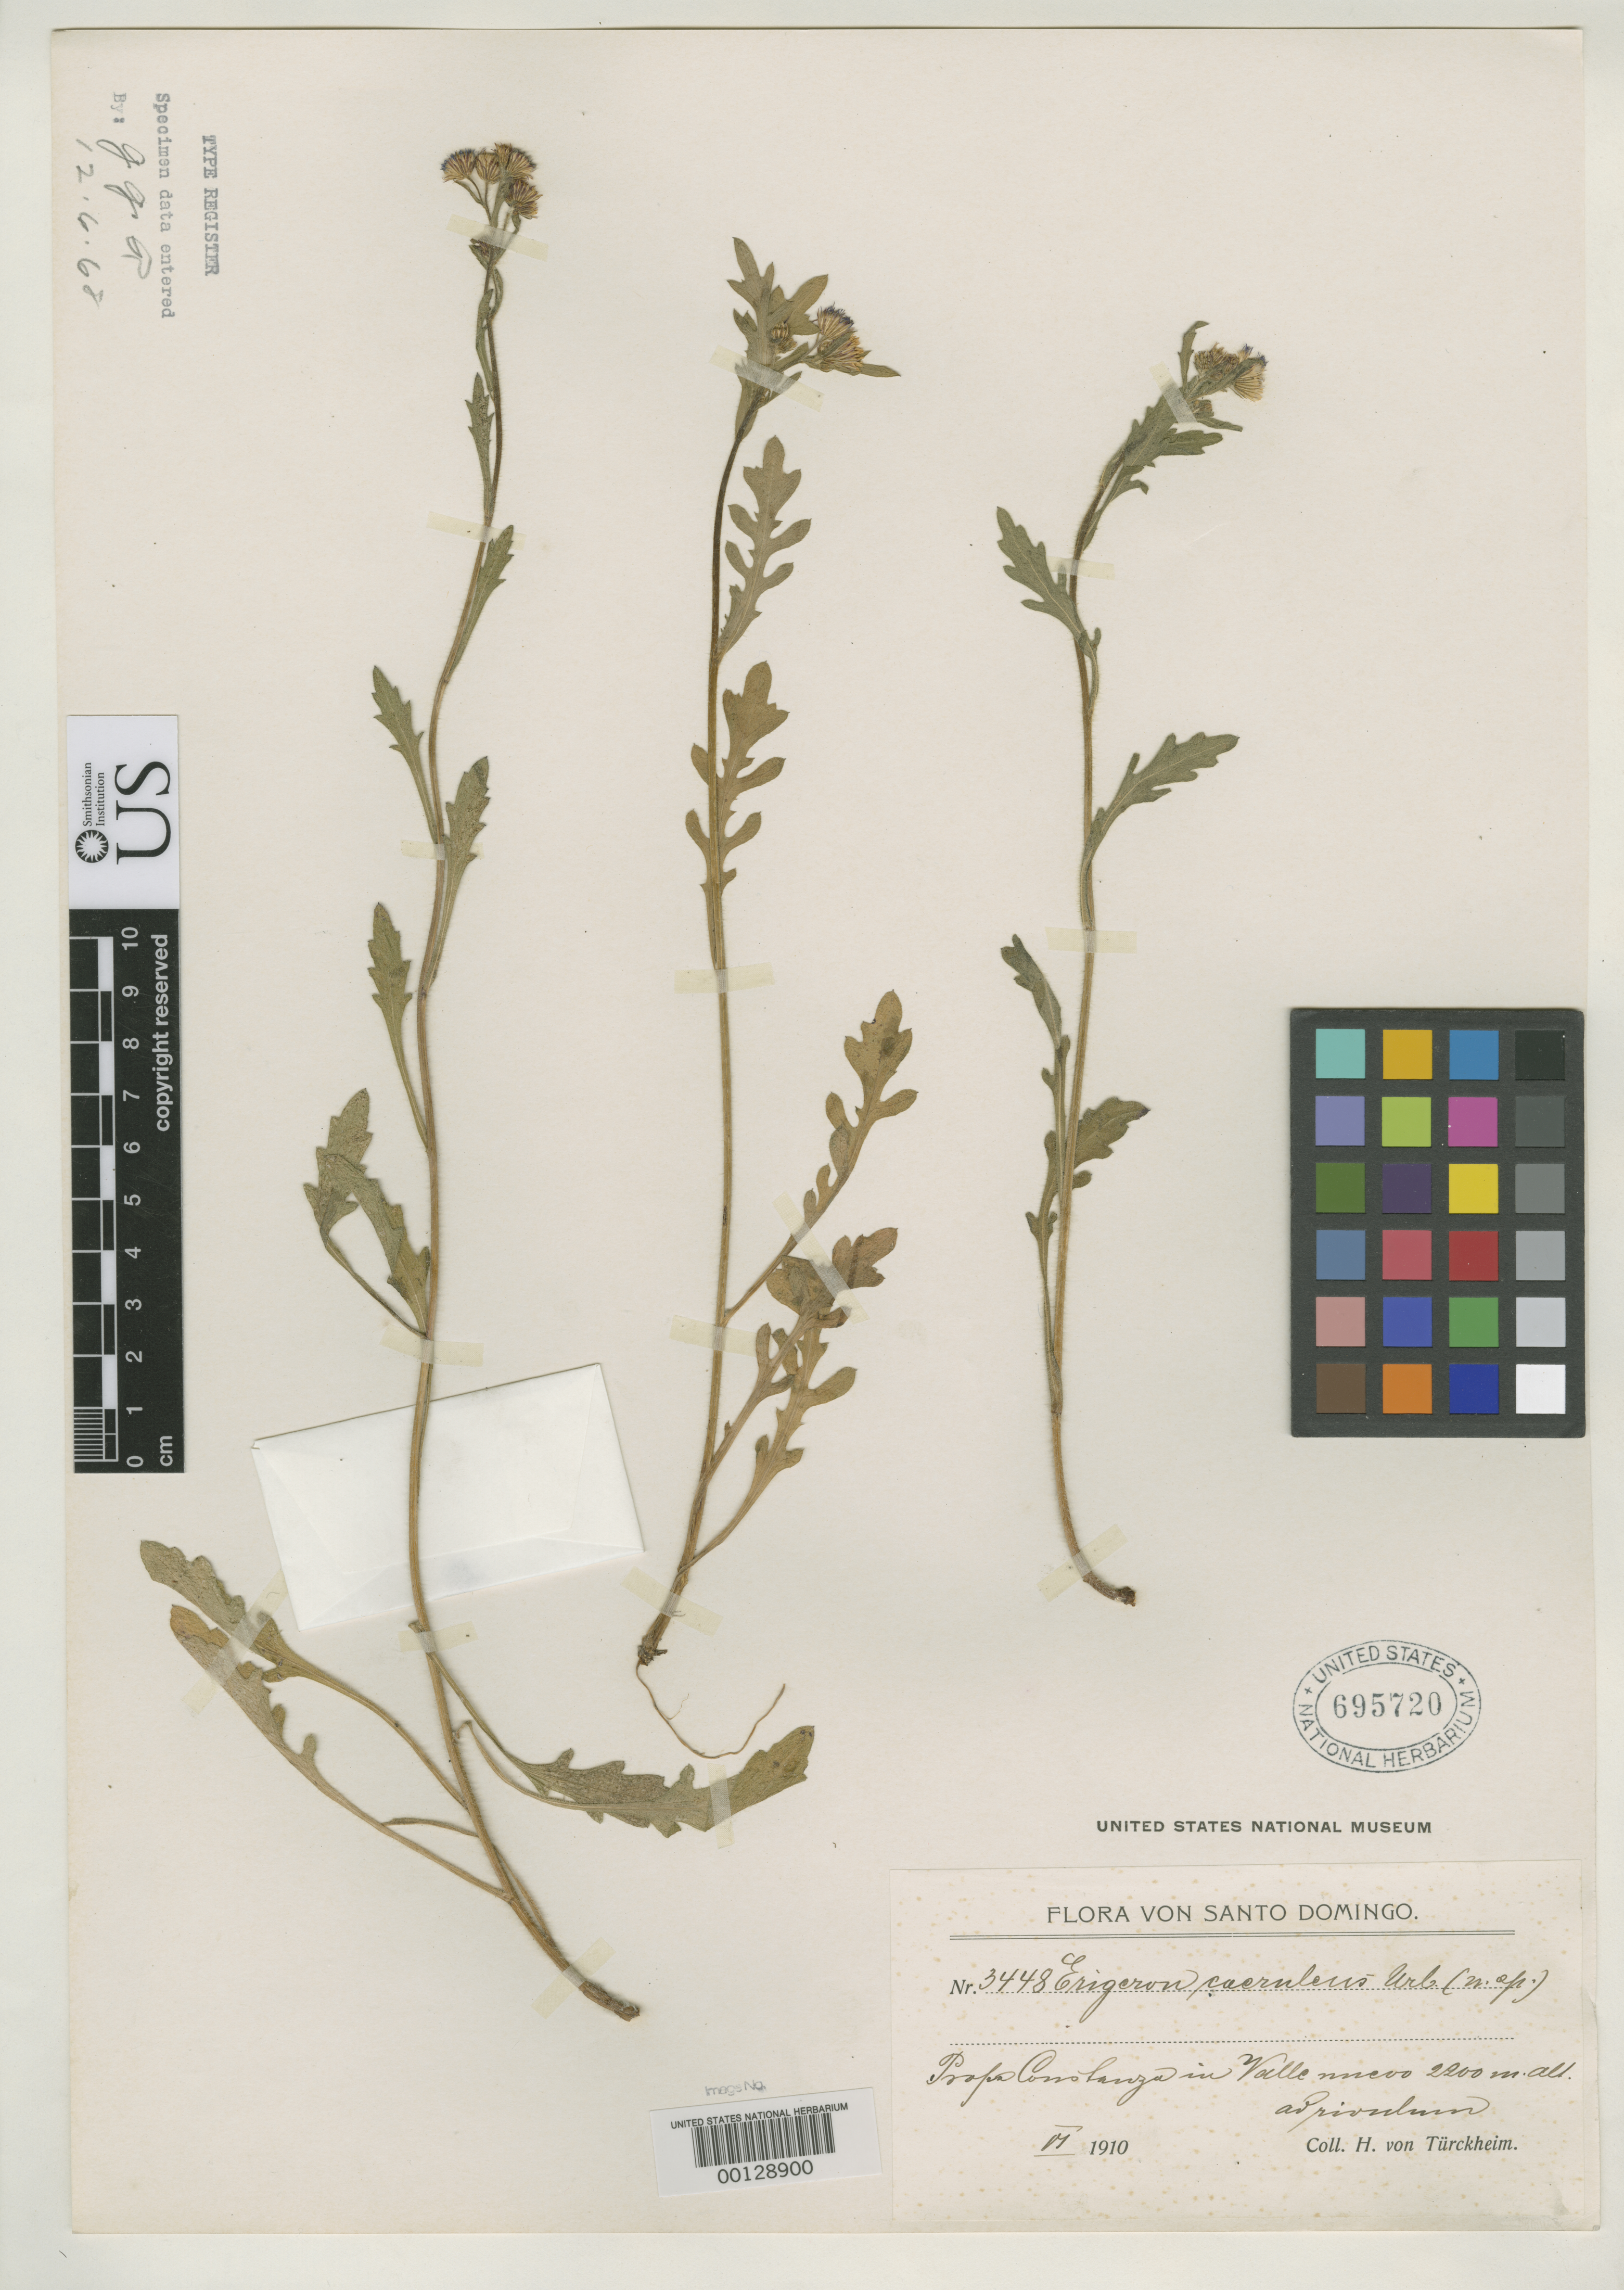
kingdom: Plantae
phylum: Tracheophyta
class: Magnoliopsida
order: Asterales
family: Asteraceae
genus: Erigeron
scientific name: Erigeron caeruleus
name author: Urb.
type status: Isotype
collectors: H. von Türckheim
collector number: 3448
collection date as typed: Jun 1910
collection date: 1910-06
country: Dominican Republic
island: Hispaniola Island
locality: Constanza.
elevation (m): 2200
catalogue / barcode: US 695720